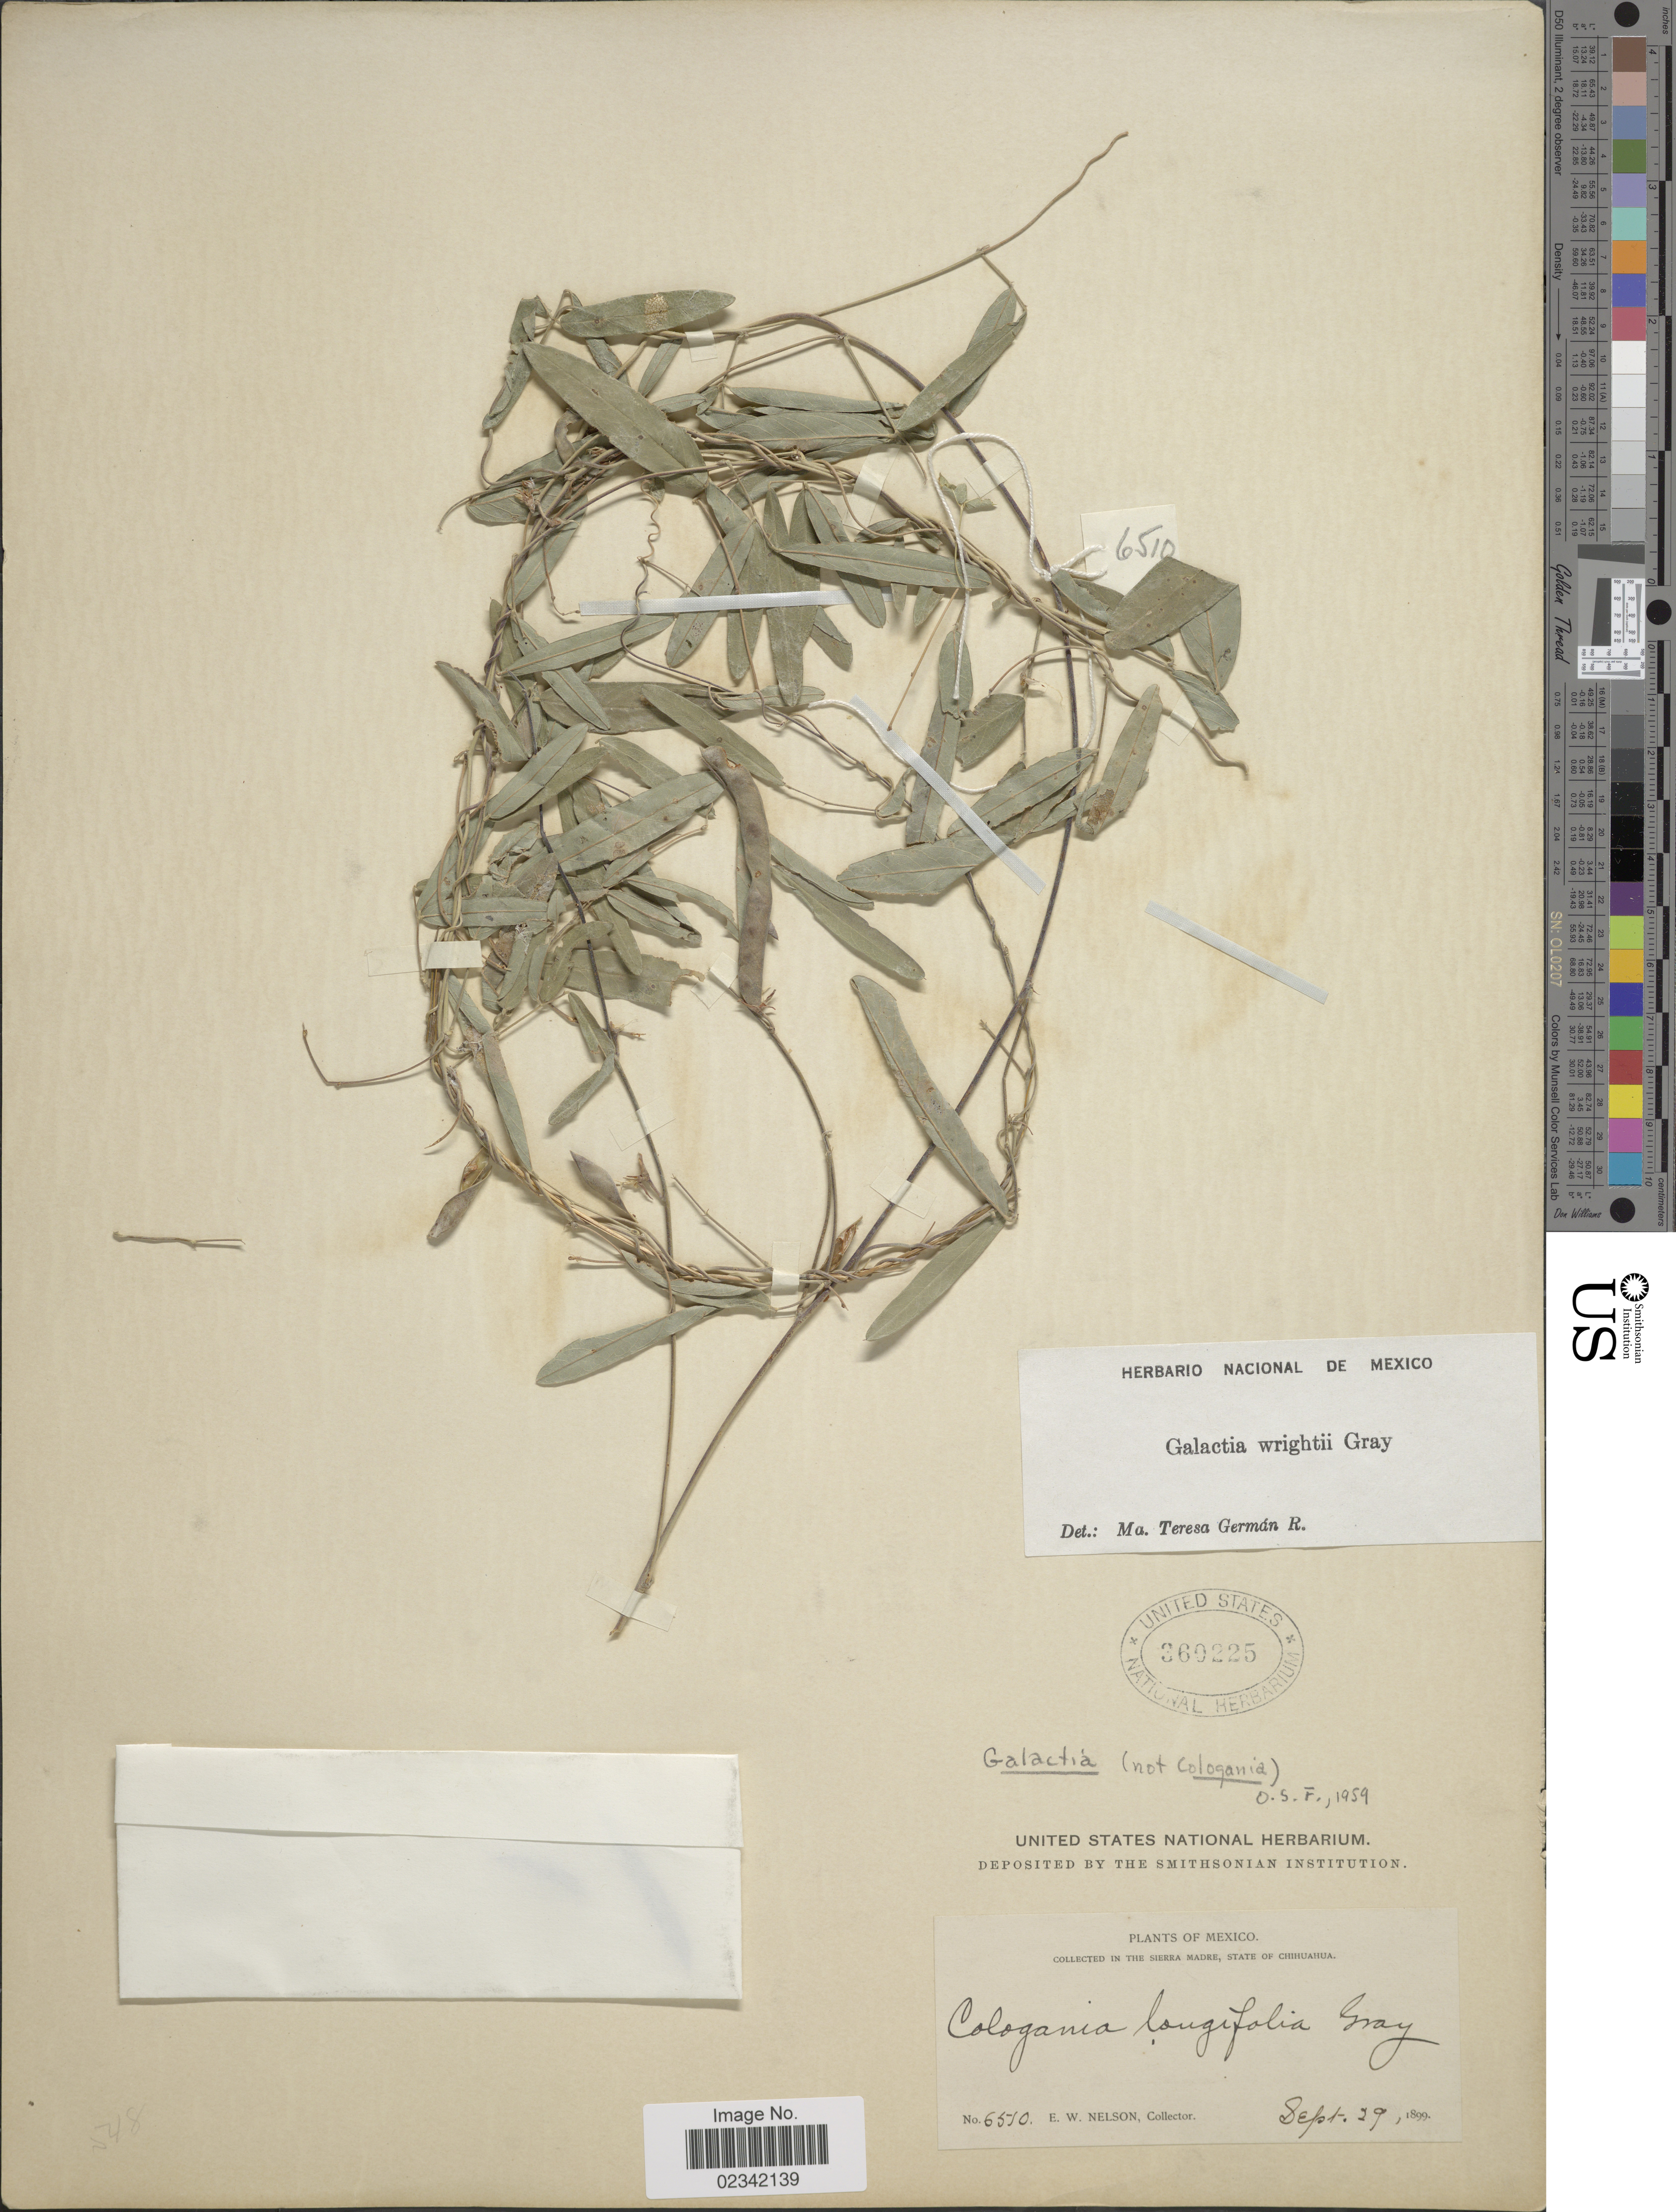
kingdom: Plantae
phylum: Tracheophyta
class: Magnoliopsida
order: Fabales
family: Fabaceae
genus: Galactia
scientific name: Galactia wrightii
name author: A. Gray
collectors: E. W. Nelson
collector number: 6510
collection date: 1899-09-29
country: Mexico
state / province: Chihuahua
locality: In the Sierra Madre, State of Chihuahua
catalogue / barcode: US 360225